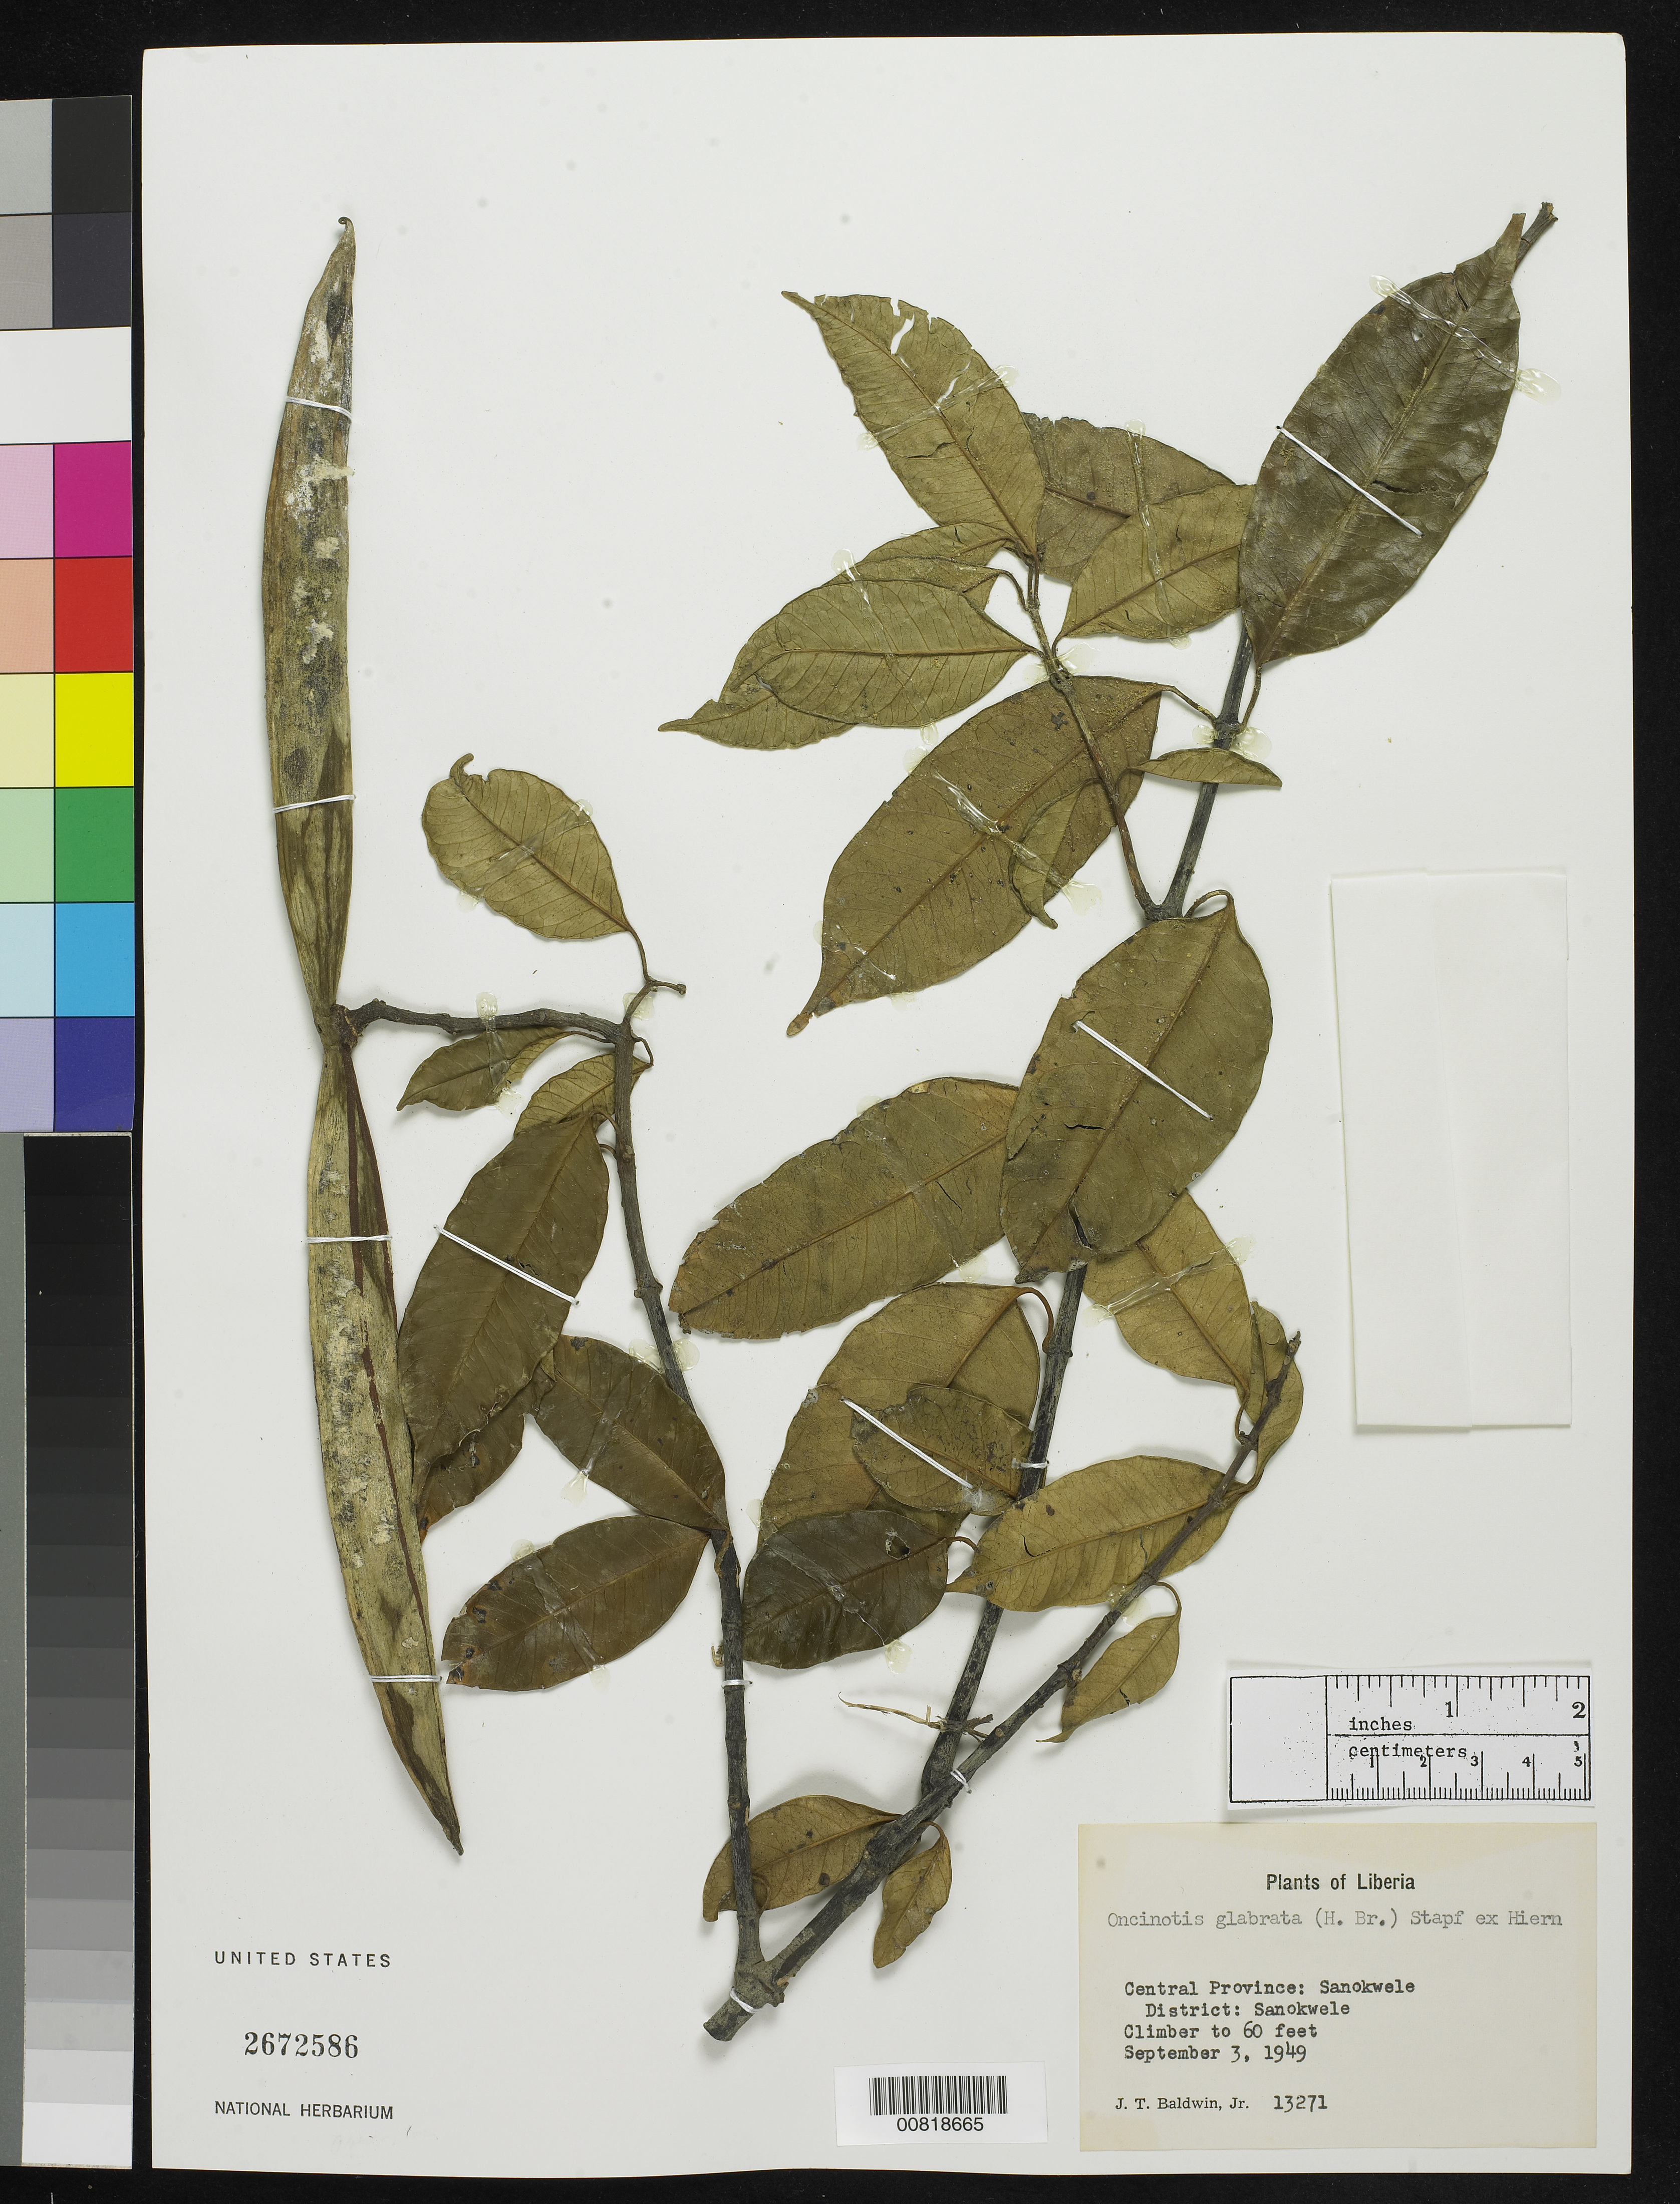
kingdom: Plantae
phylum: Tracheophyta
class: Magnoliopsida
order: Gentianales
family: Apocynaceae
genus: Oncinotis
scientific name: Oncinotis glabrata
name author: (Baill.) Stapf ex Hiern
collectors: J. T. Baldwin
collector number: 13271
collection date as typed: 3 Sep 1949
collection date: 1949-09-03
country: Liberia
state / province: Nimba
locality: Central Province: Sanokwele District, Sanokwele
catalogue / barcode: US 2672586